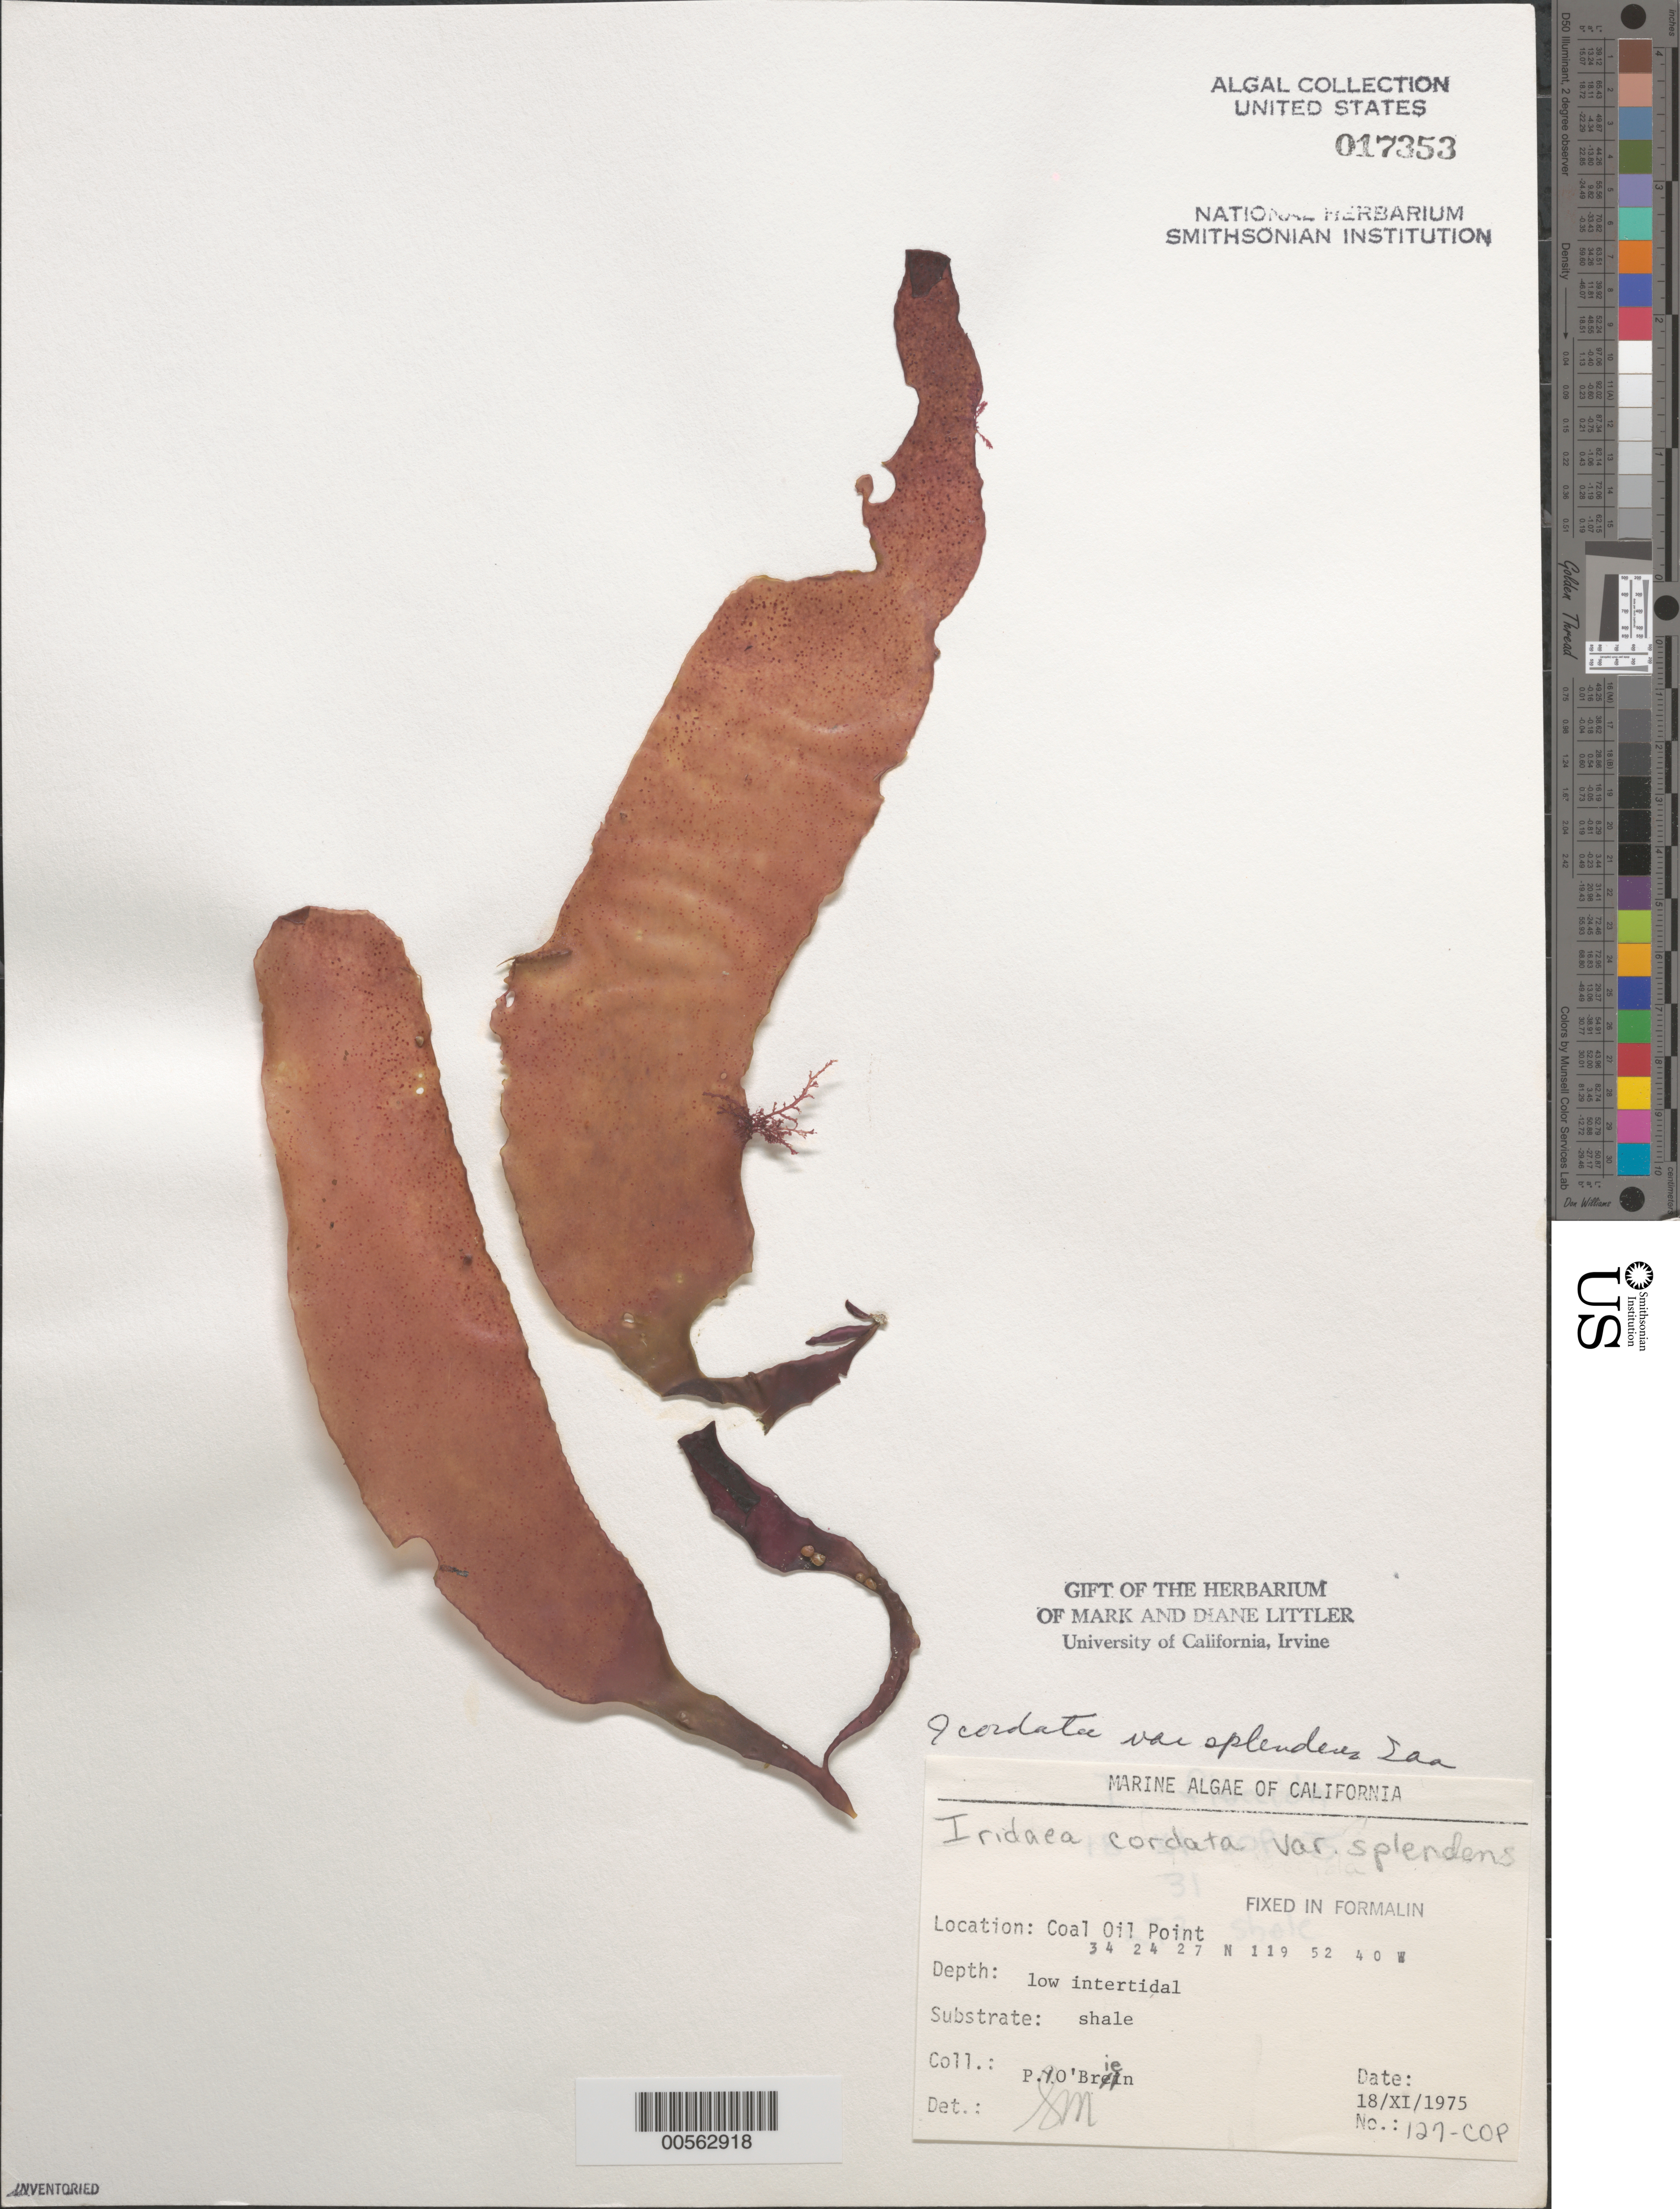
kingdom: Plantae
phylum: Rhodophyta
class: Florideophyceae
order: Gigartinales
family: Gigartinaceae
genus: Iridaea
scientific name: Iridaea cordata var. splendens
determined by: Abbott, Isabella A.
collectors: P. O'Brien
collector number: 127-cop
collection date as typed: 18 Nov 1975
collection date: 1975-11-18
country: United States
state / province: California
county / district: Santa Barbara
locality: Coal Oil Point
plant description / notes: BLM-SOCALBIGHT Rocky Intertidal Survey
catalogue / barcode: US 17353